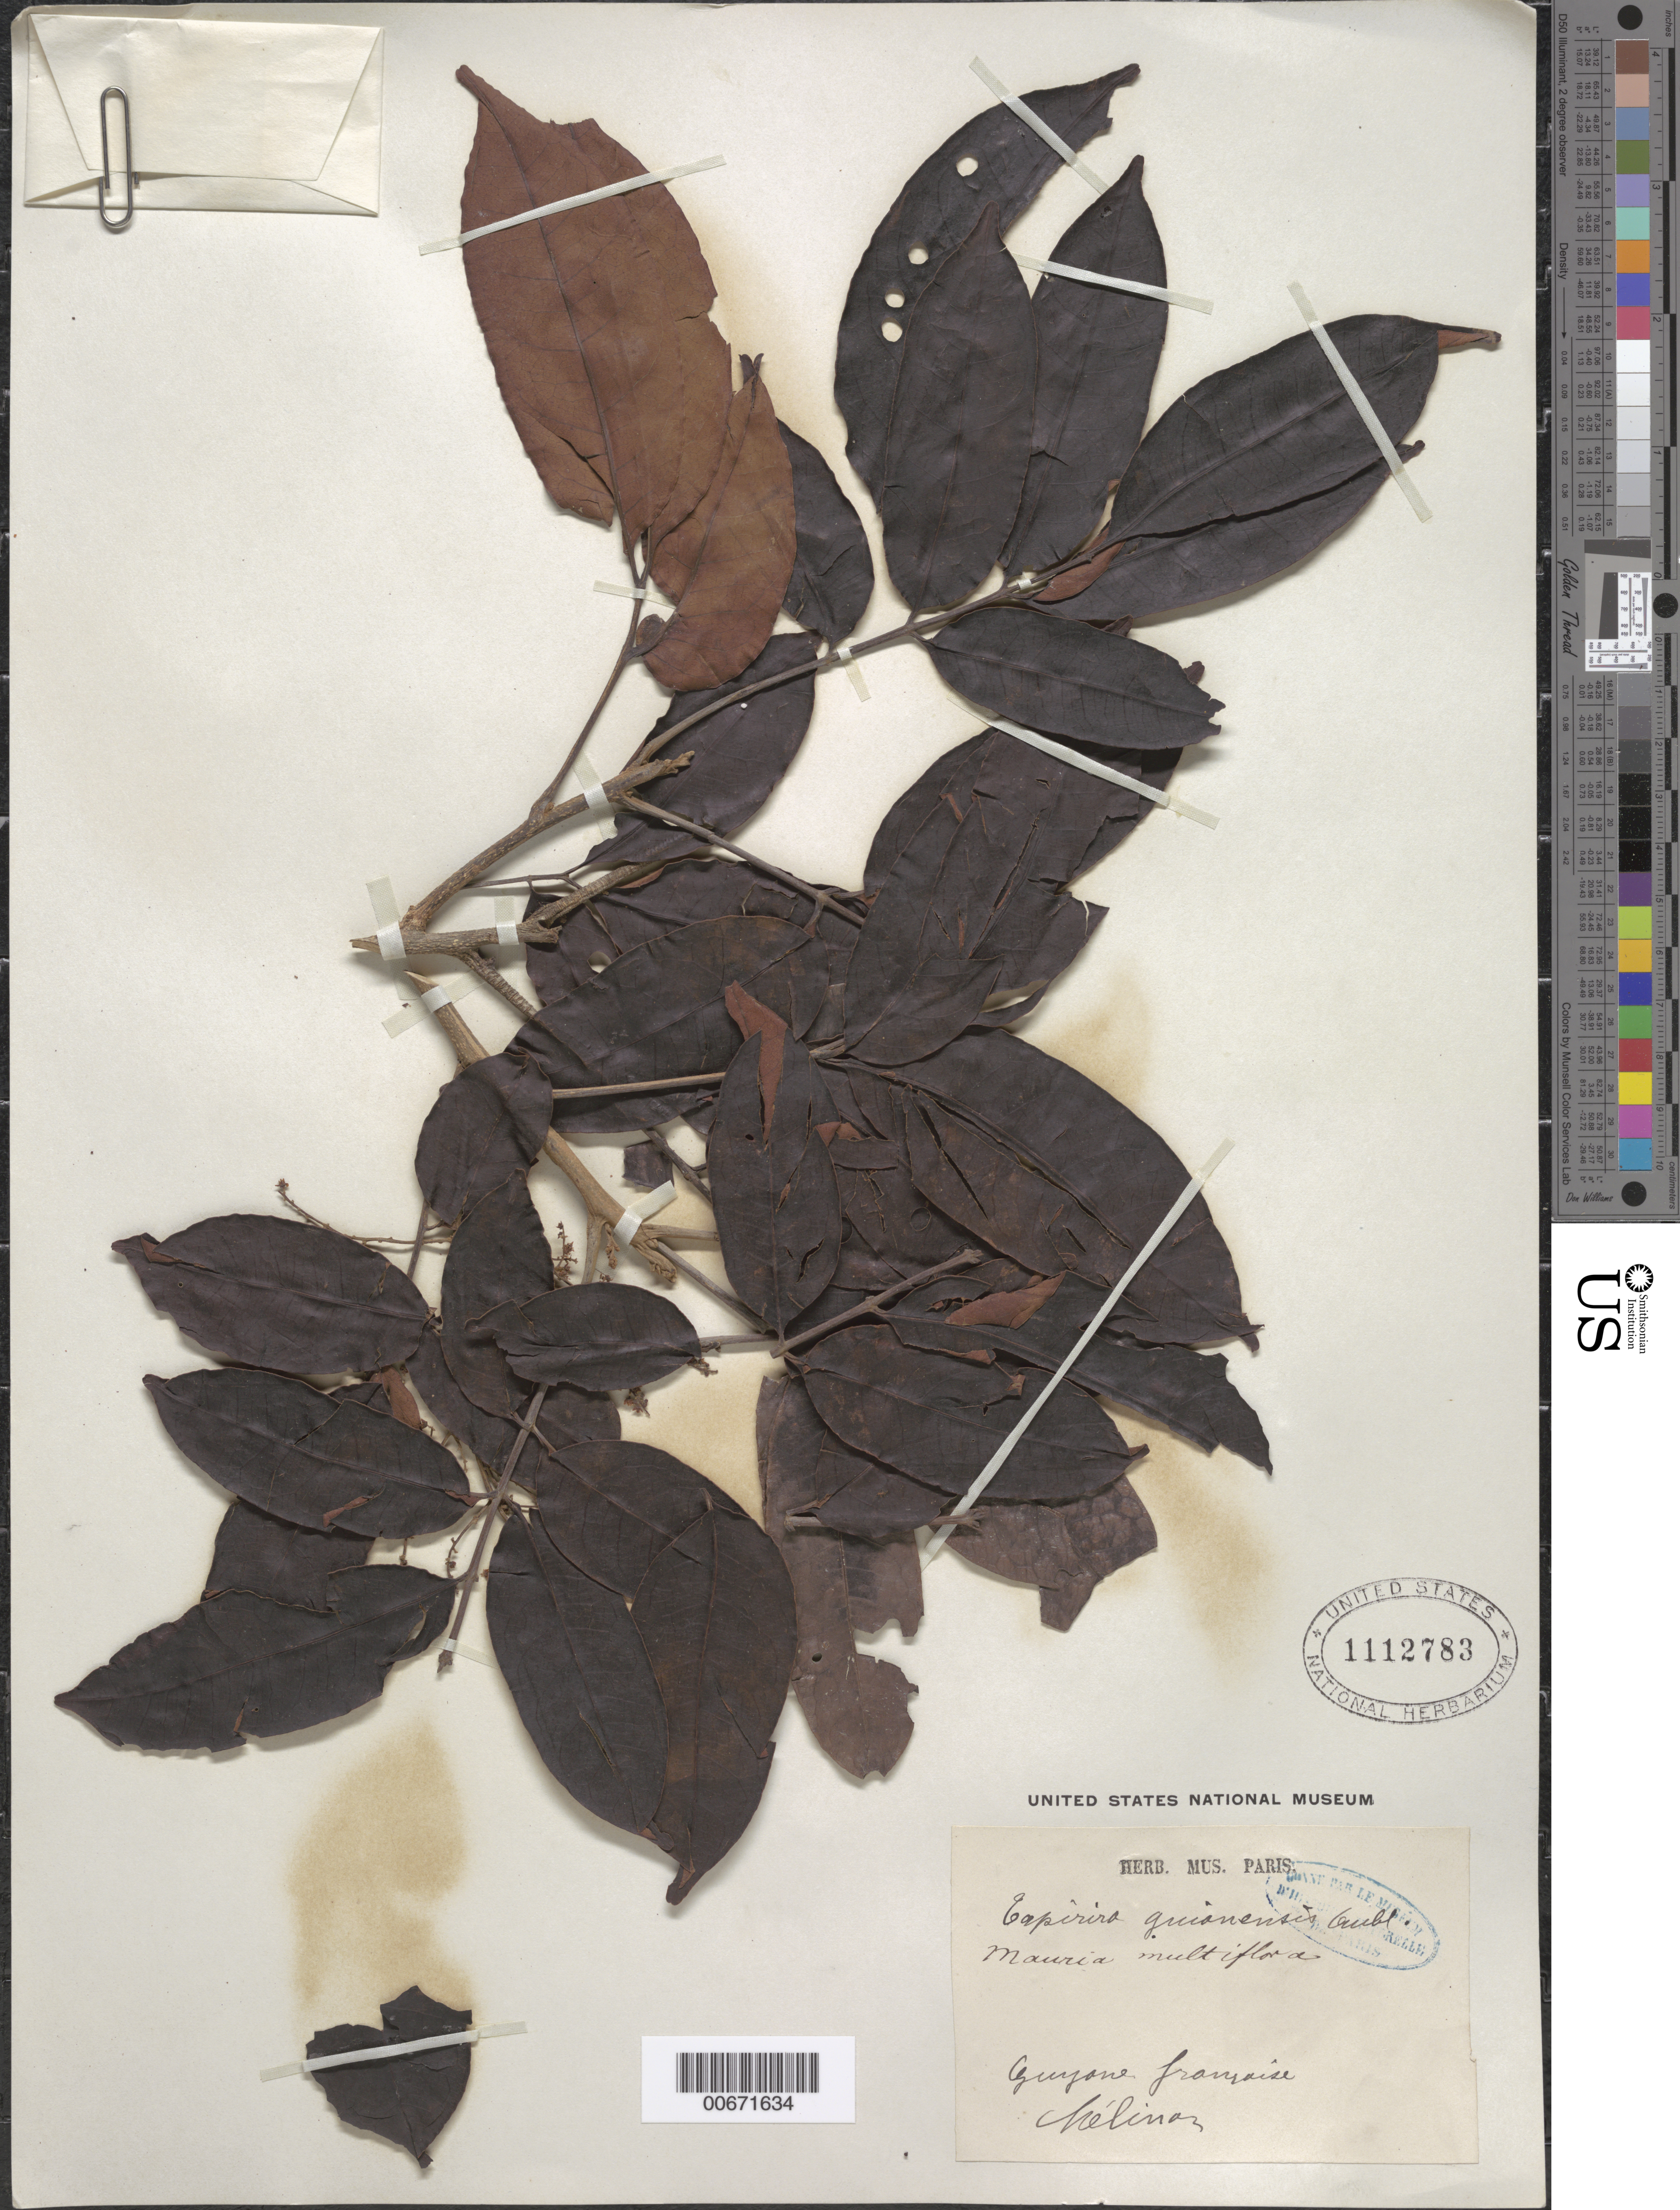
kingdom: Plantae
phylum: Tracheophyta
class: Magnoliopsida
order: Sapindales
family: Anacardiaceae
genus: Tapirira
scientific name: Tapirira guianensis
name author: Aubl.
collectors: E. Mélinon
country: French Guiana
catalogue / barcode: US 1112783